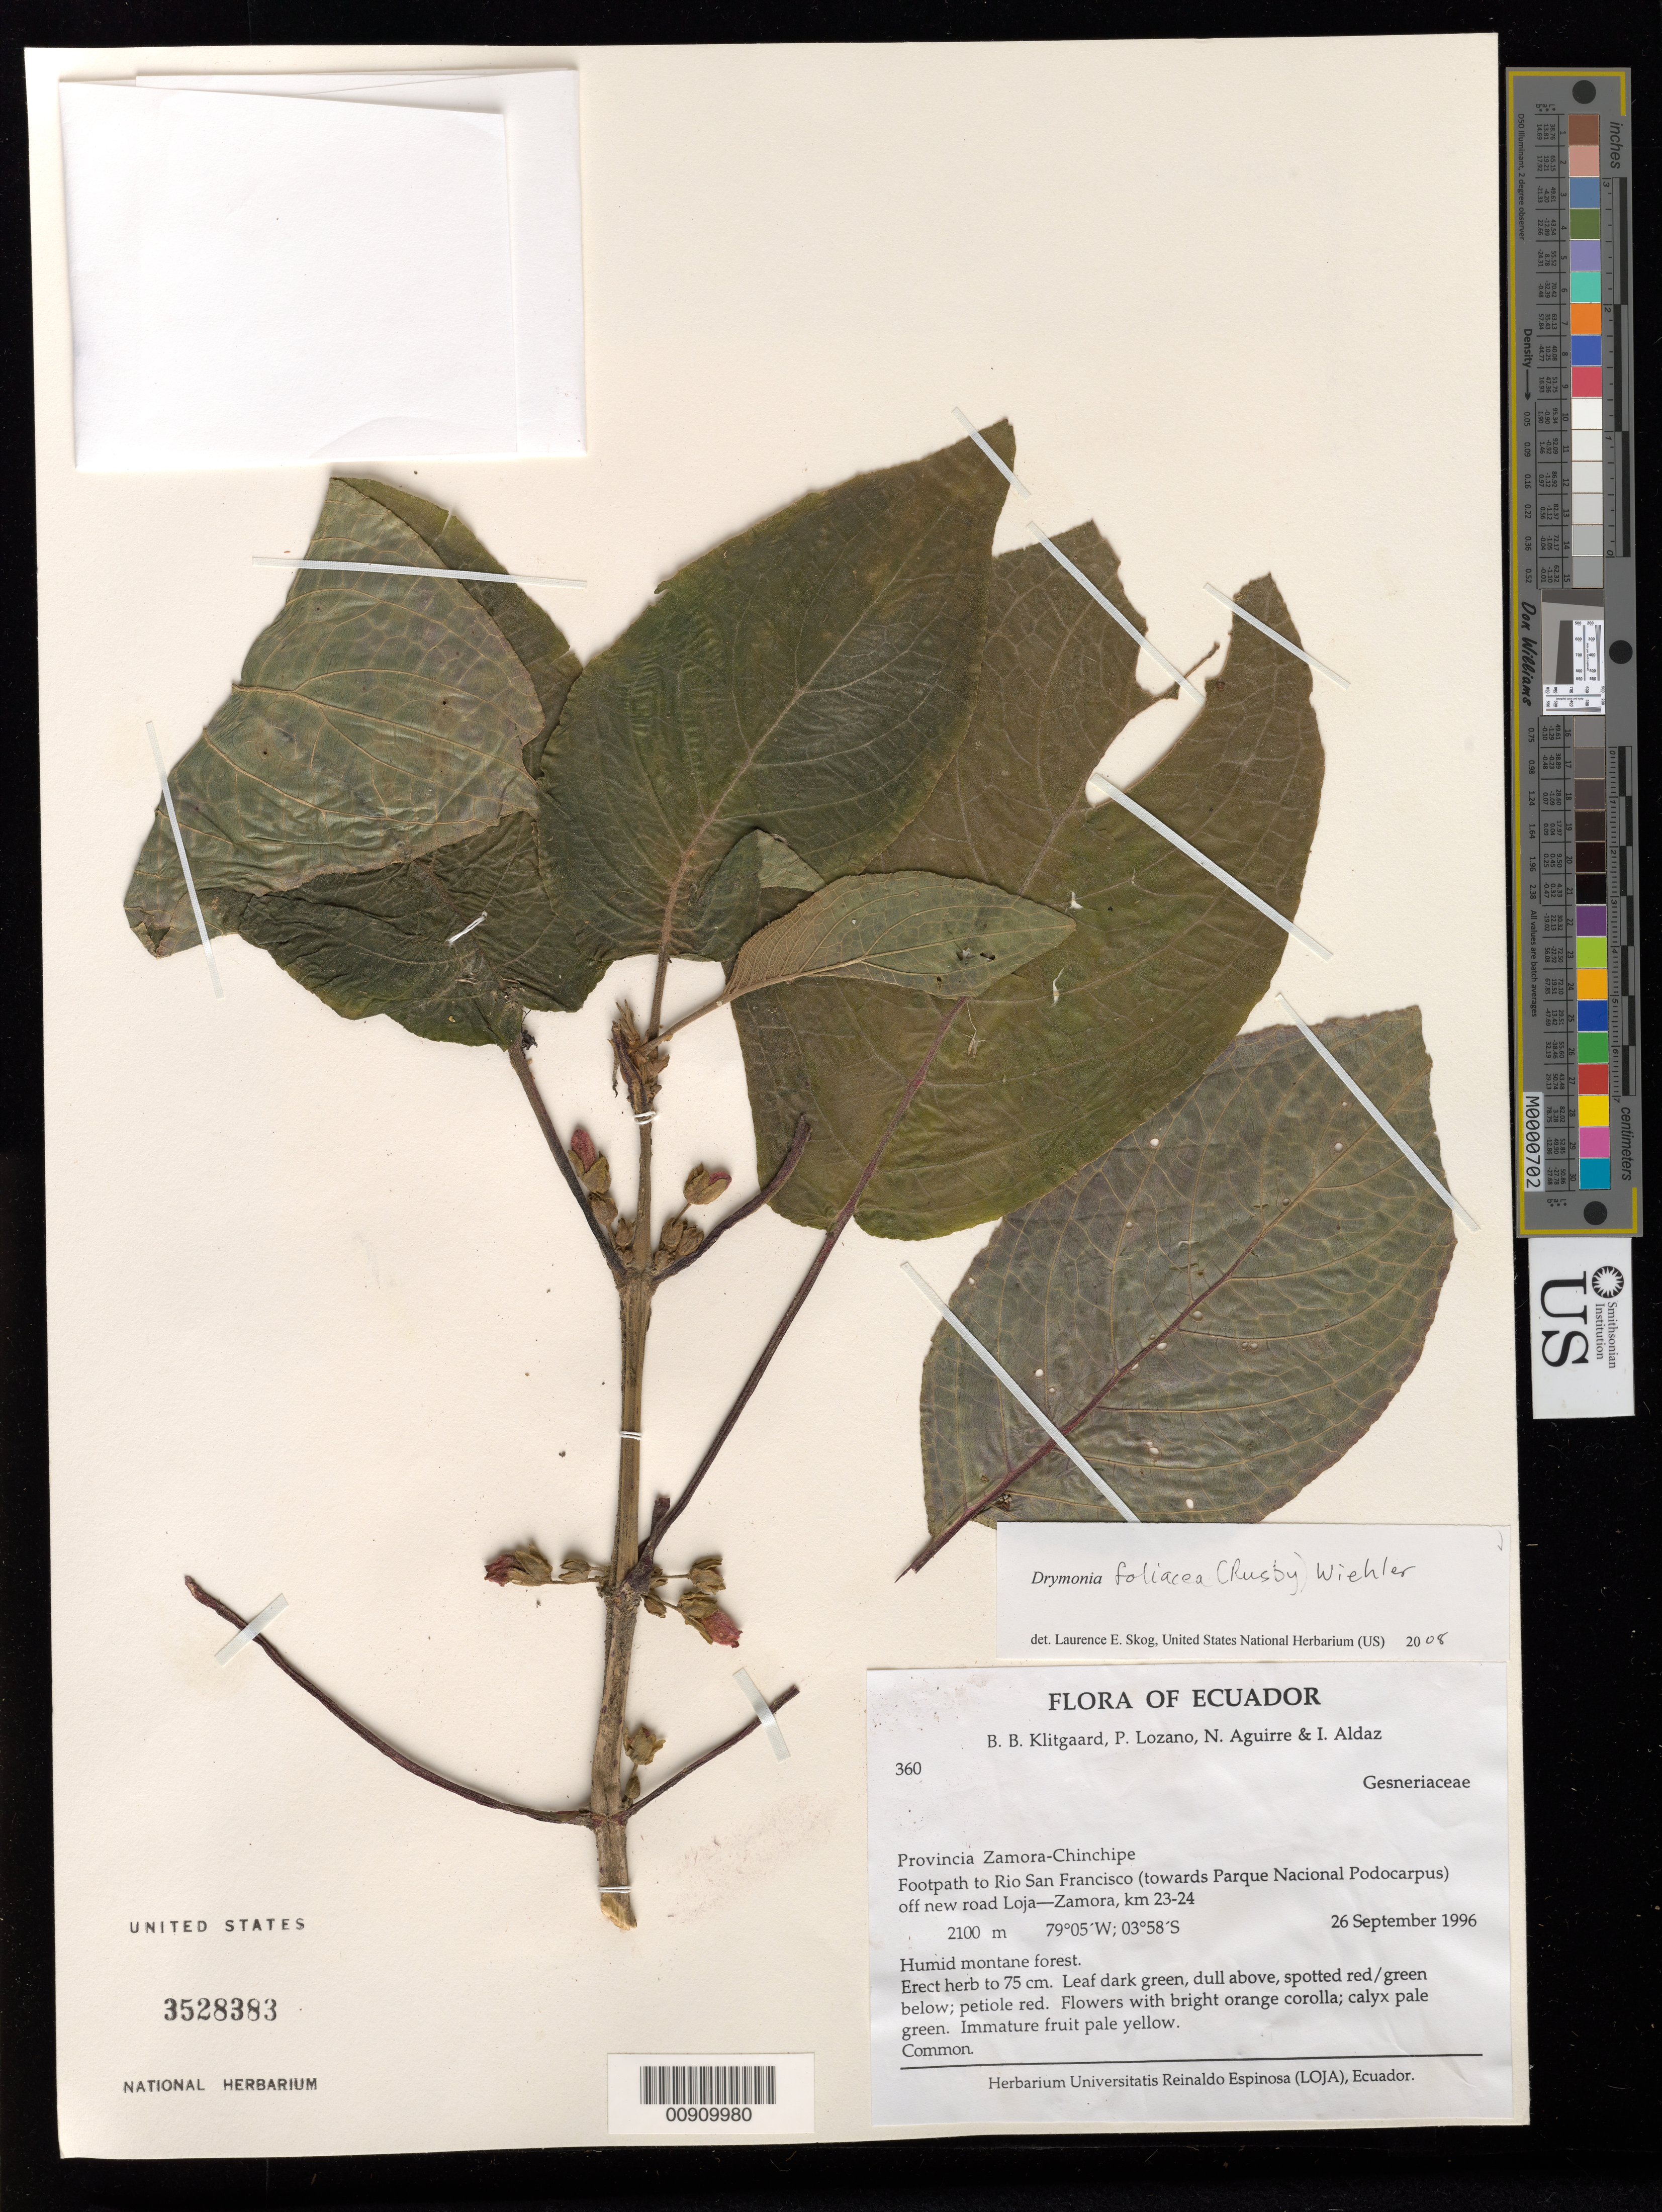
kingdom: Plantae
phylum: Tracheophyta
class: Magnoliopsida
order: Lamiales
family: Gesneriaceae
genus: Drymonia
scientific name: Drymonia foliacea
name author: (Rusby) Wiehler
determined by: Skog, Laurence E.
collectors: B. B. Klitgaard, P. Lozano, N. Aguirre & I. Aldaz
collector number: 360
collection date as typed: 26 Sep 1996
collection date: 1996-09-26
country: Ecuador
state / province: Zamora-Chinchipe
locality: Provincia Zamora-Chinchipe. Footpath to Rio San Francisco (towards Parque Nacional Podocarpus) off new road Loja-Zamora, km 23-24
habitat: Humid montane forest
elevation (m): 2100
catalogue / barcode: US 3528383